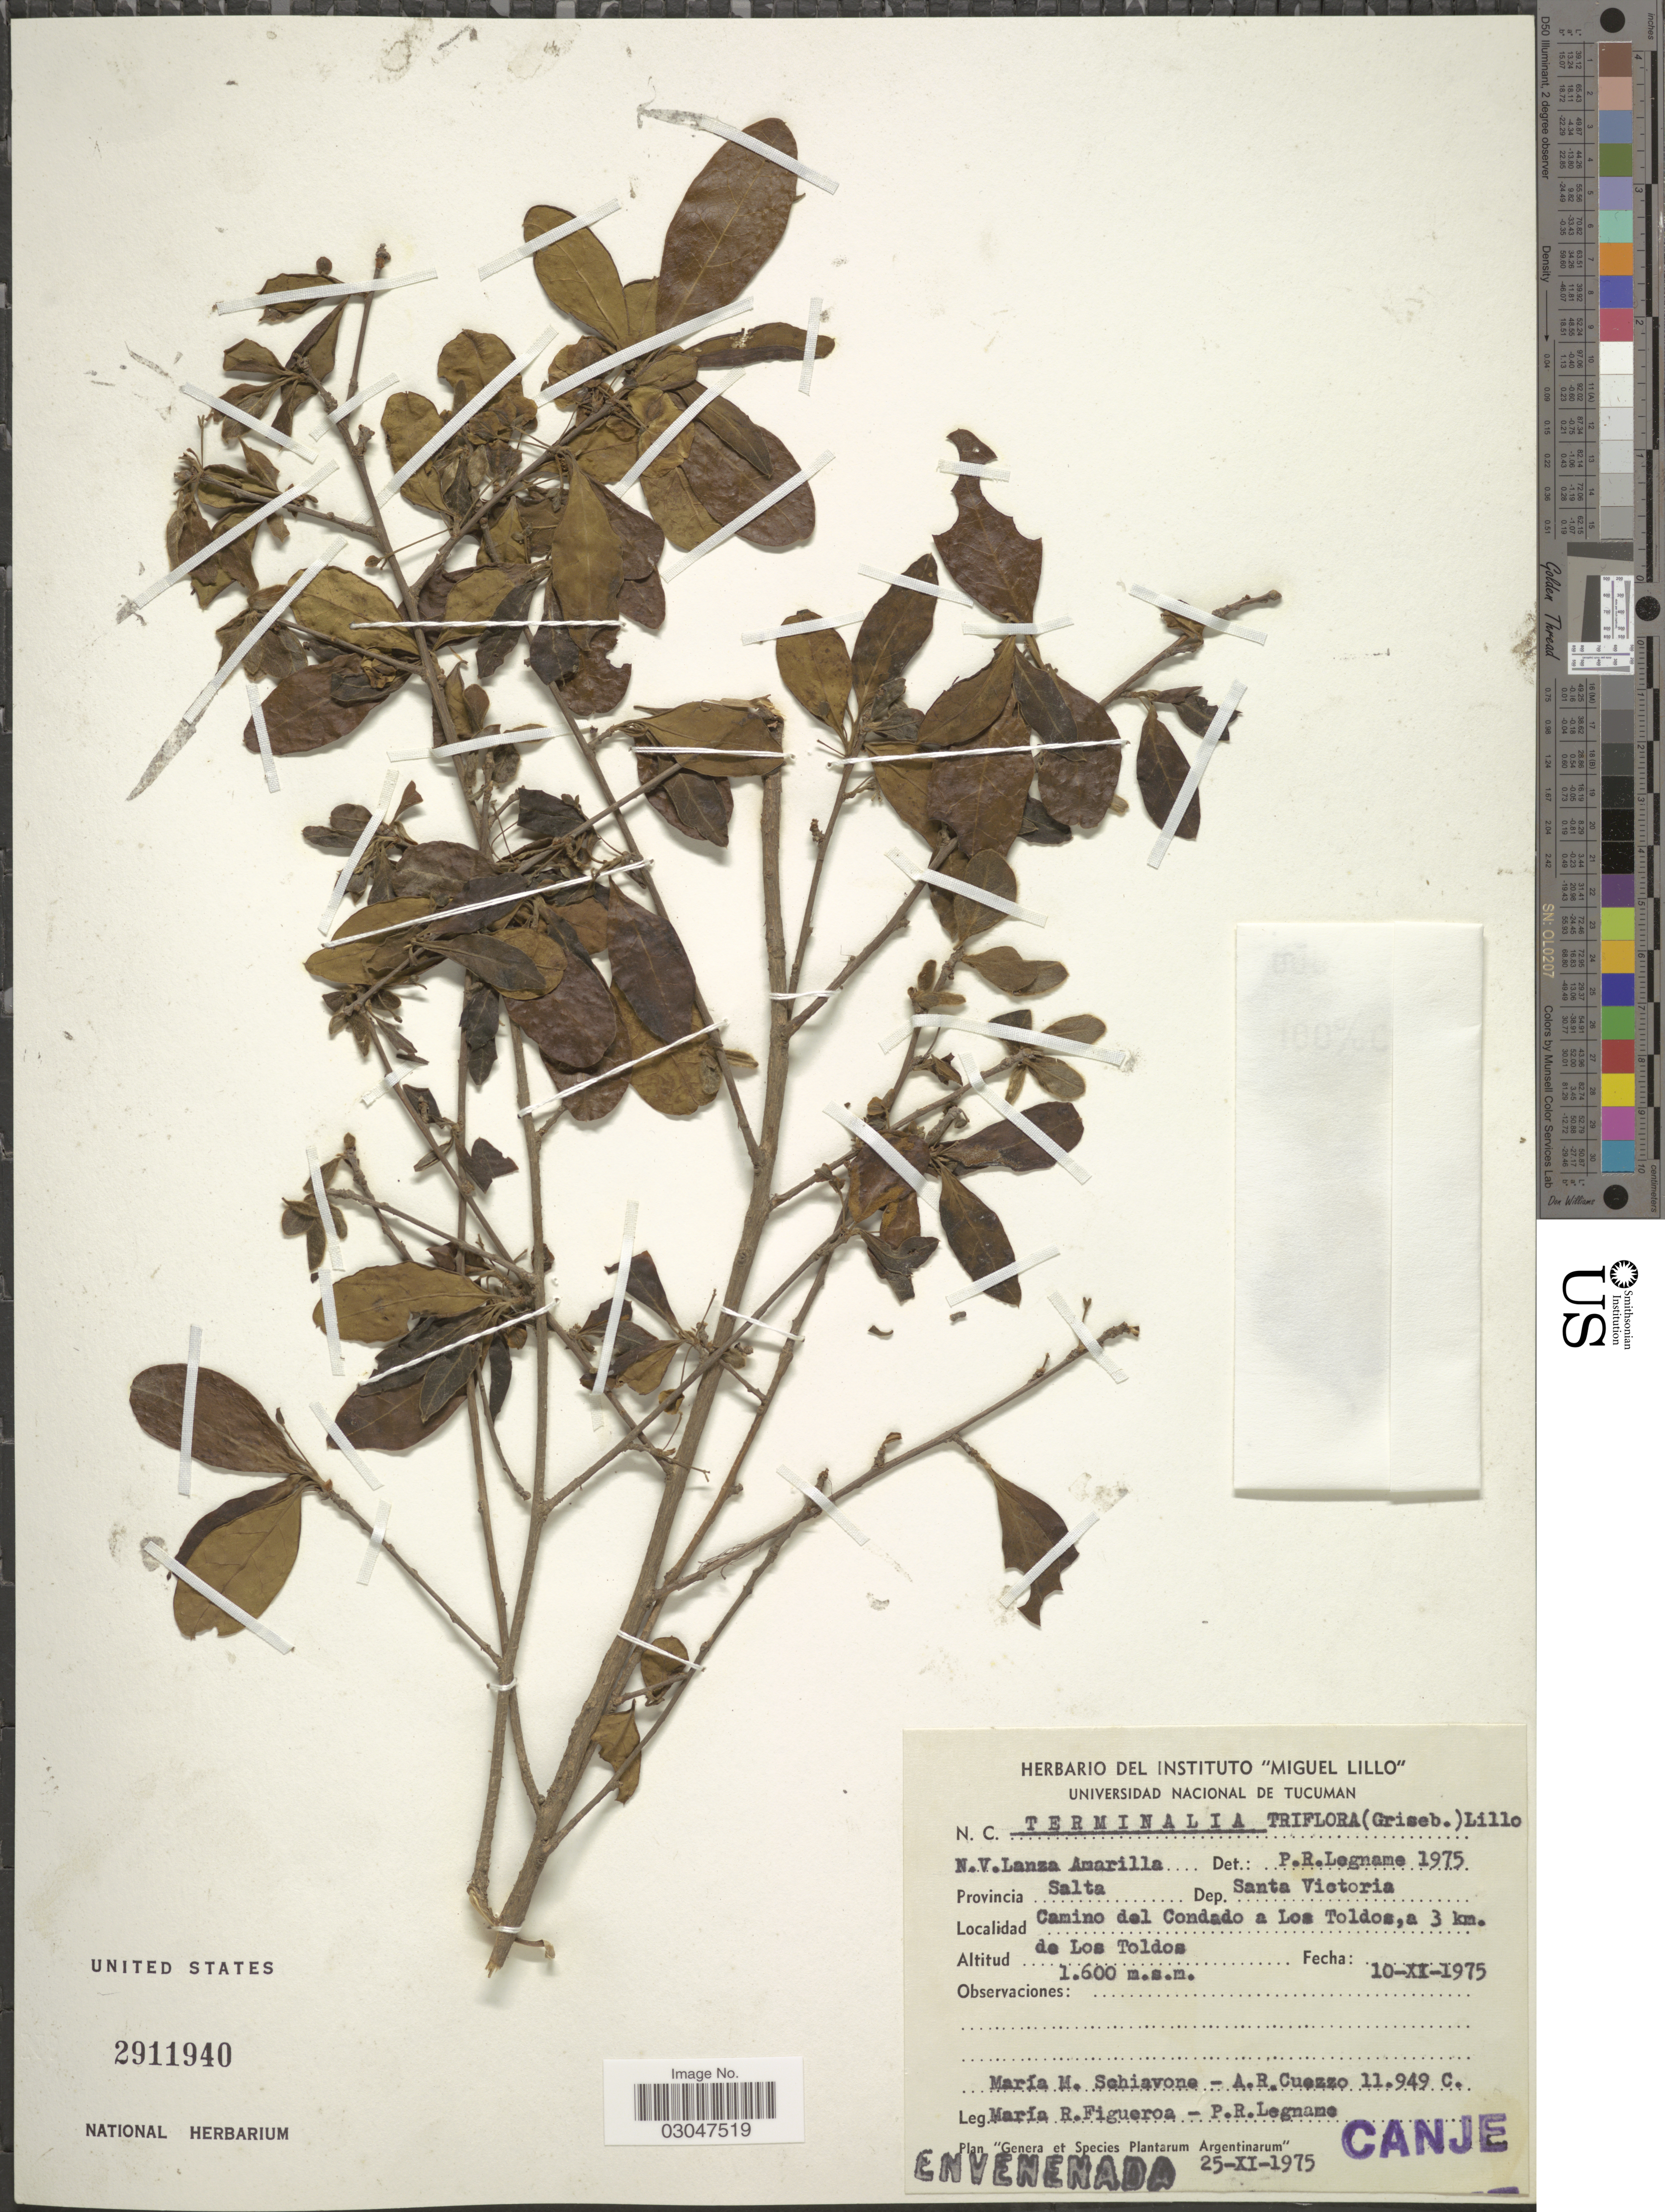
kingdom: Plantae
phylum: Tracheophyta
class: Magnoliopsida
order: Myrtales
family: Combretaceae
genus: Terminalia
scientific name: Terminalia triflora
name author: (Griseb.) Lillo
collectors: M. Schiavone, A. Cuezzo, M. Figueroa & P. R. Legname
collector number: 11949 C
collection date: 1975-11-10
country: Argentina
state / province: Salta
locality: Dep. Santa Victoria. Camino del Condado a Los Toldos, a 3 km. de Los Toldos.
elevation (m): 1600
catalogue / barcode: US 2911940